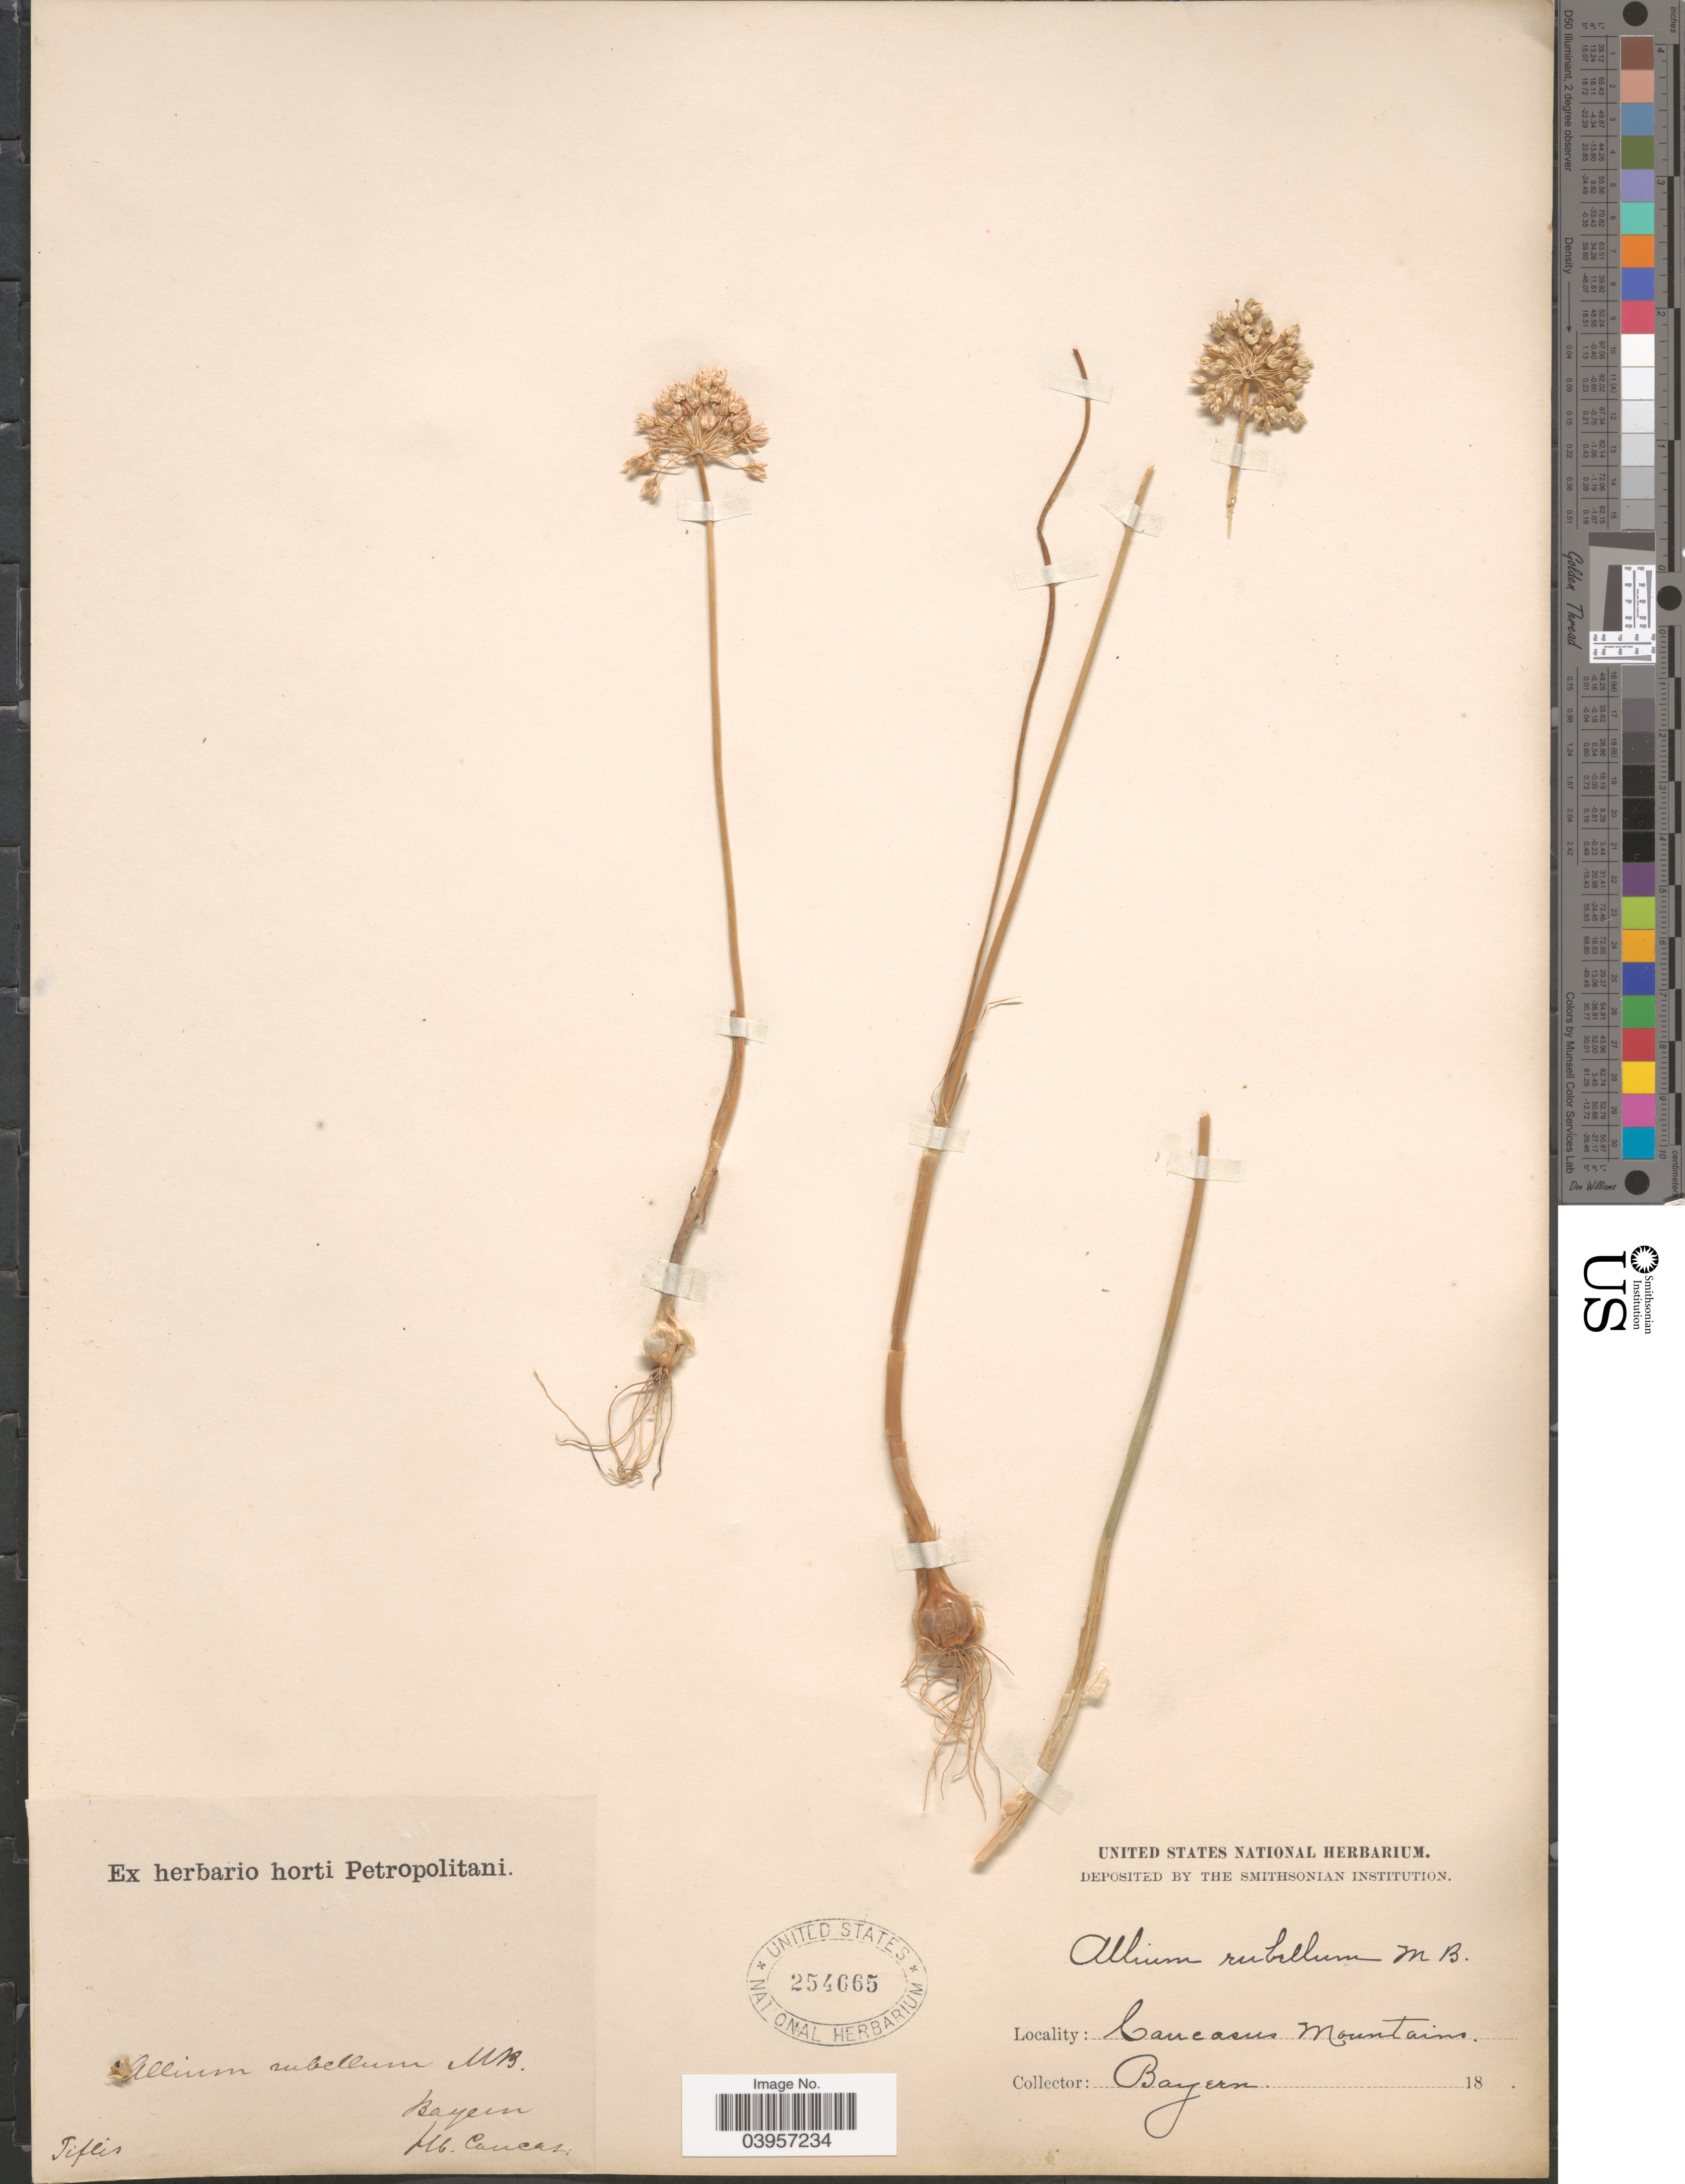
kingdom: Plantae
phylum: Tracheophyta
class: Liliopsida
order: Asparagales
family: Amaryllidaceae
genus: Allium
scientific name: Allium rubellum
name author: M. Bieb.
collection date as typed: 18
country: Germany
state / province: Bayern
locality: Tiflis. Caucasus Mountain.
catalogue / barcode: US 254665